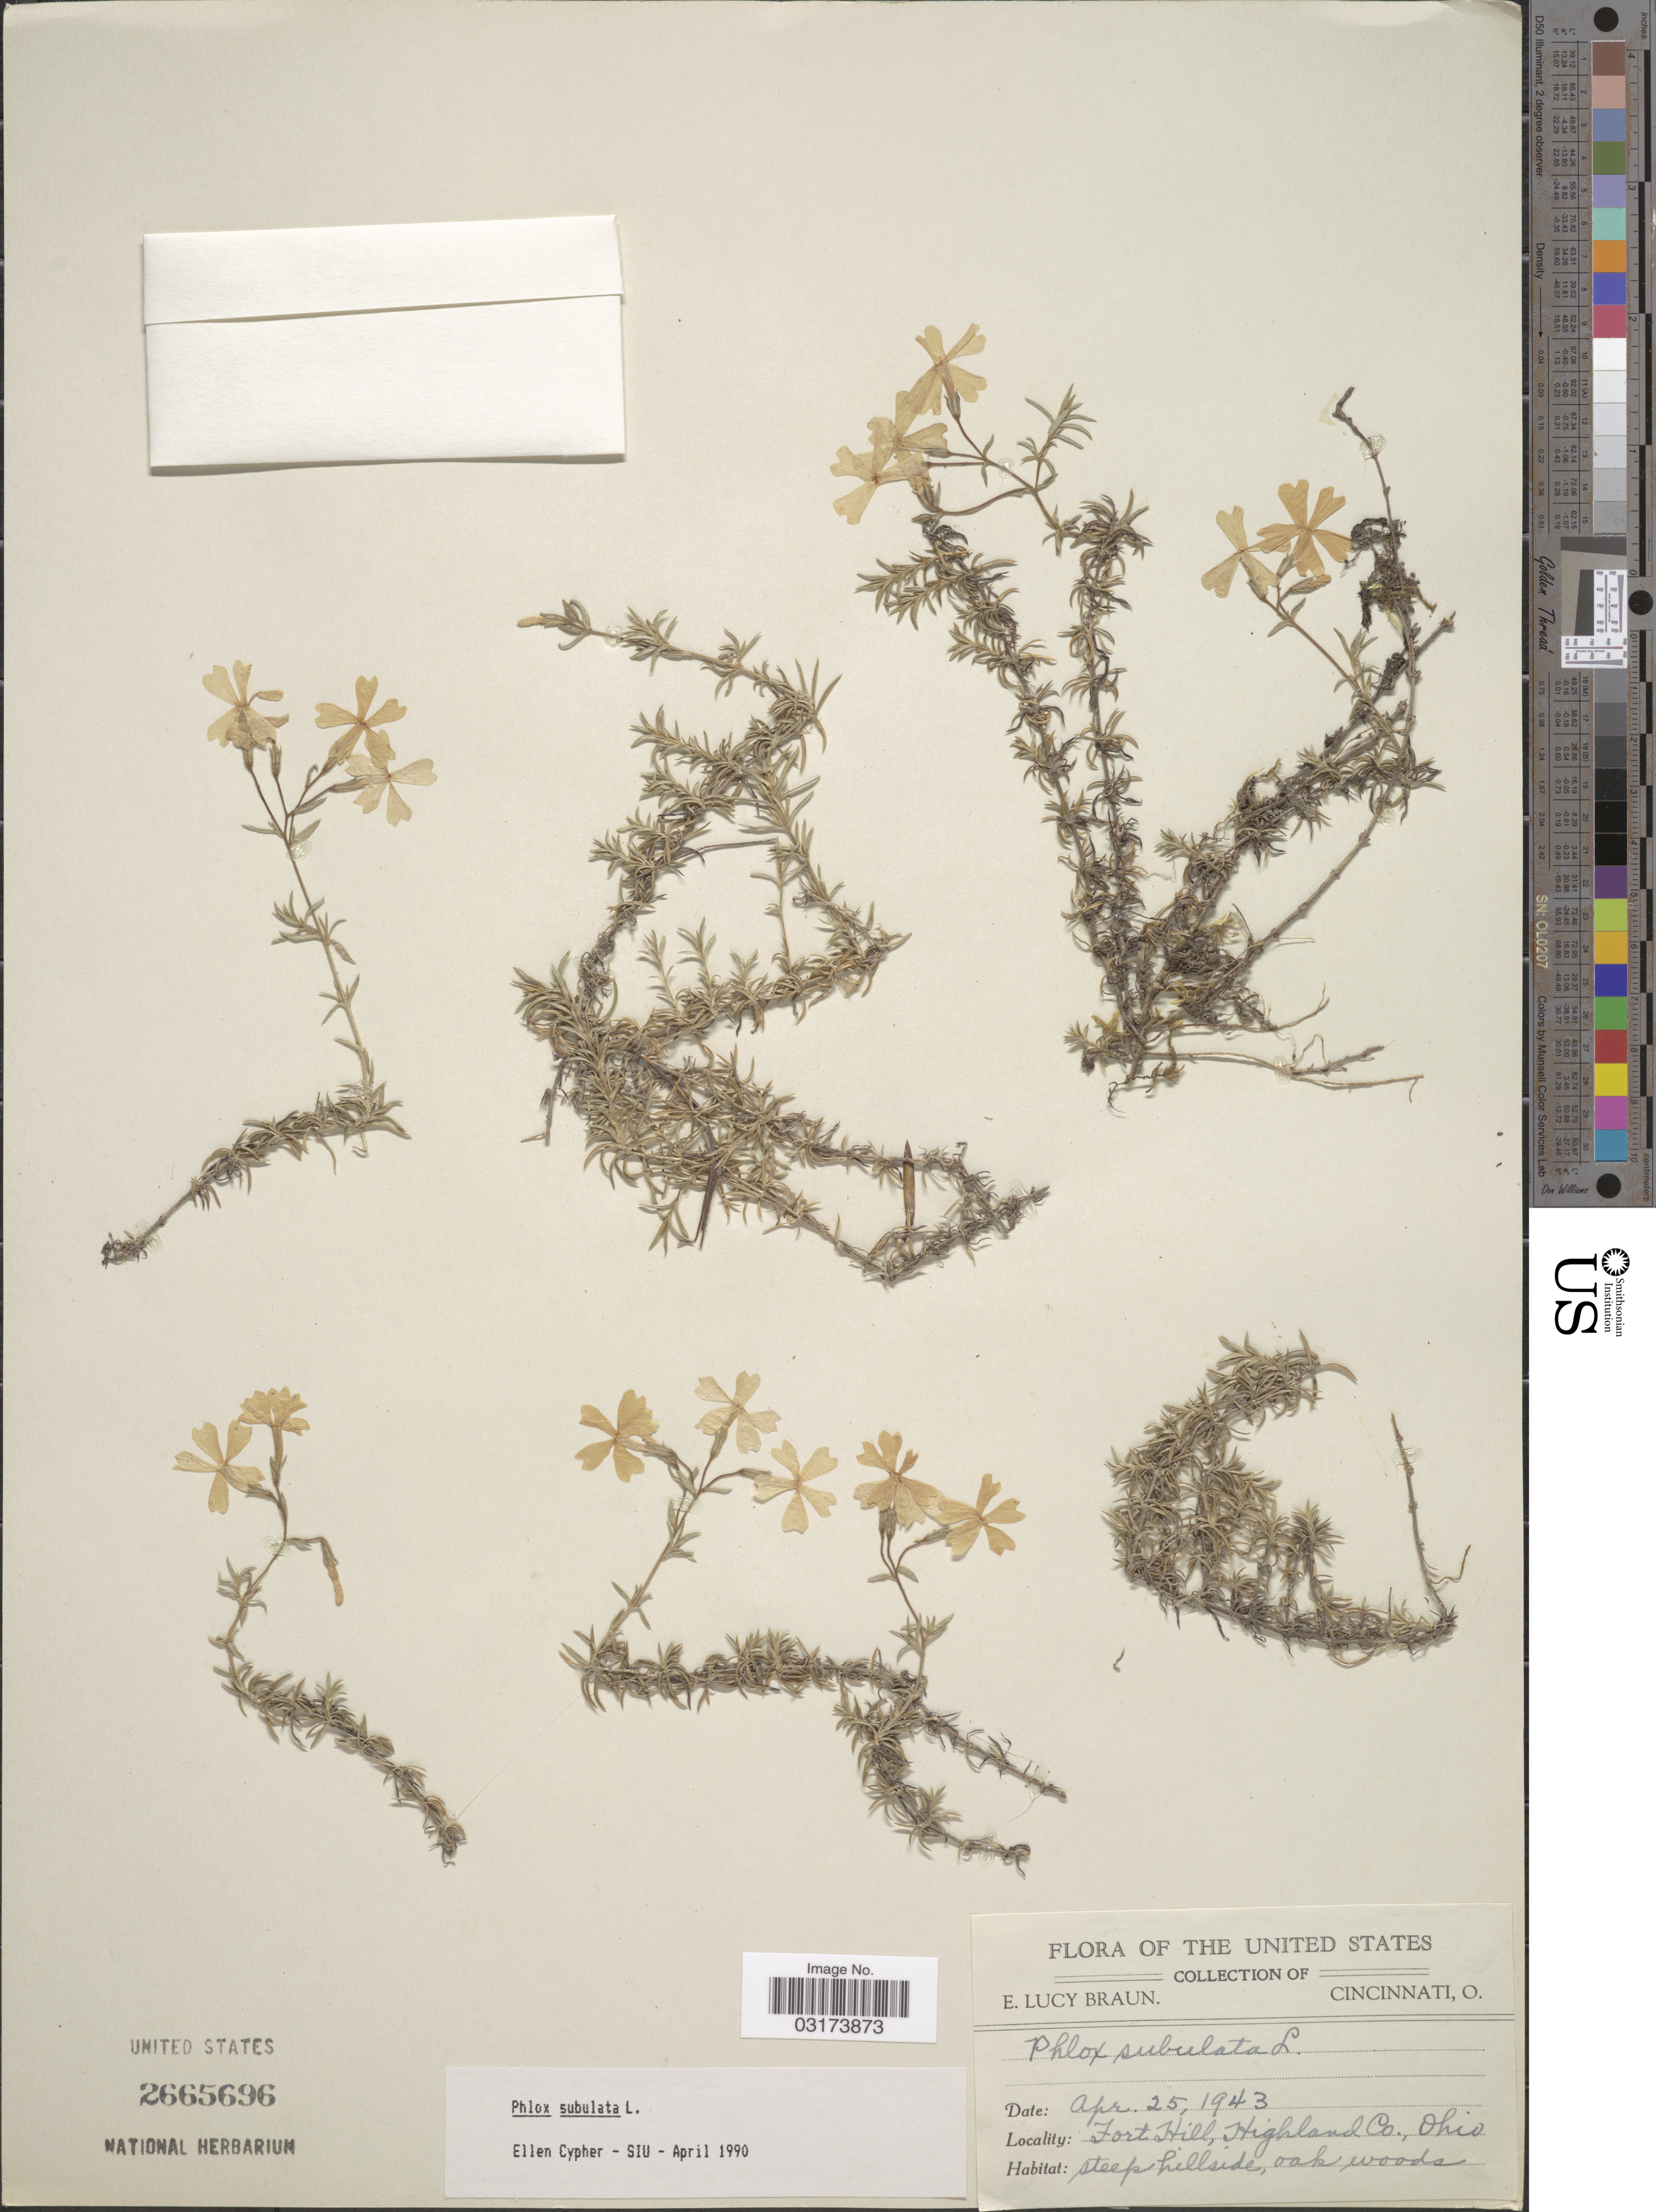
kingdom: Plantae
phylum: Tracheophyta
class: Magnoliopsida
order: Ericales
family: Polemoniaceae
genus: Phlox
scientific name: Phlox subulata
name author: L.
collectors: E. L. Braun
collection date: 1943-04-25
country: United States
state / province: Ohio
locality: Fort Hill, Highland Co.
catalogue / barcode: US 2665696